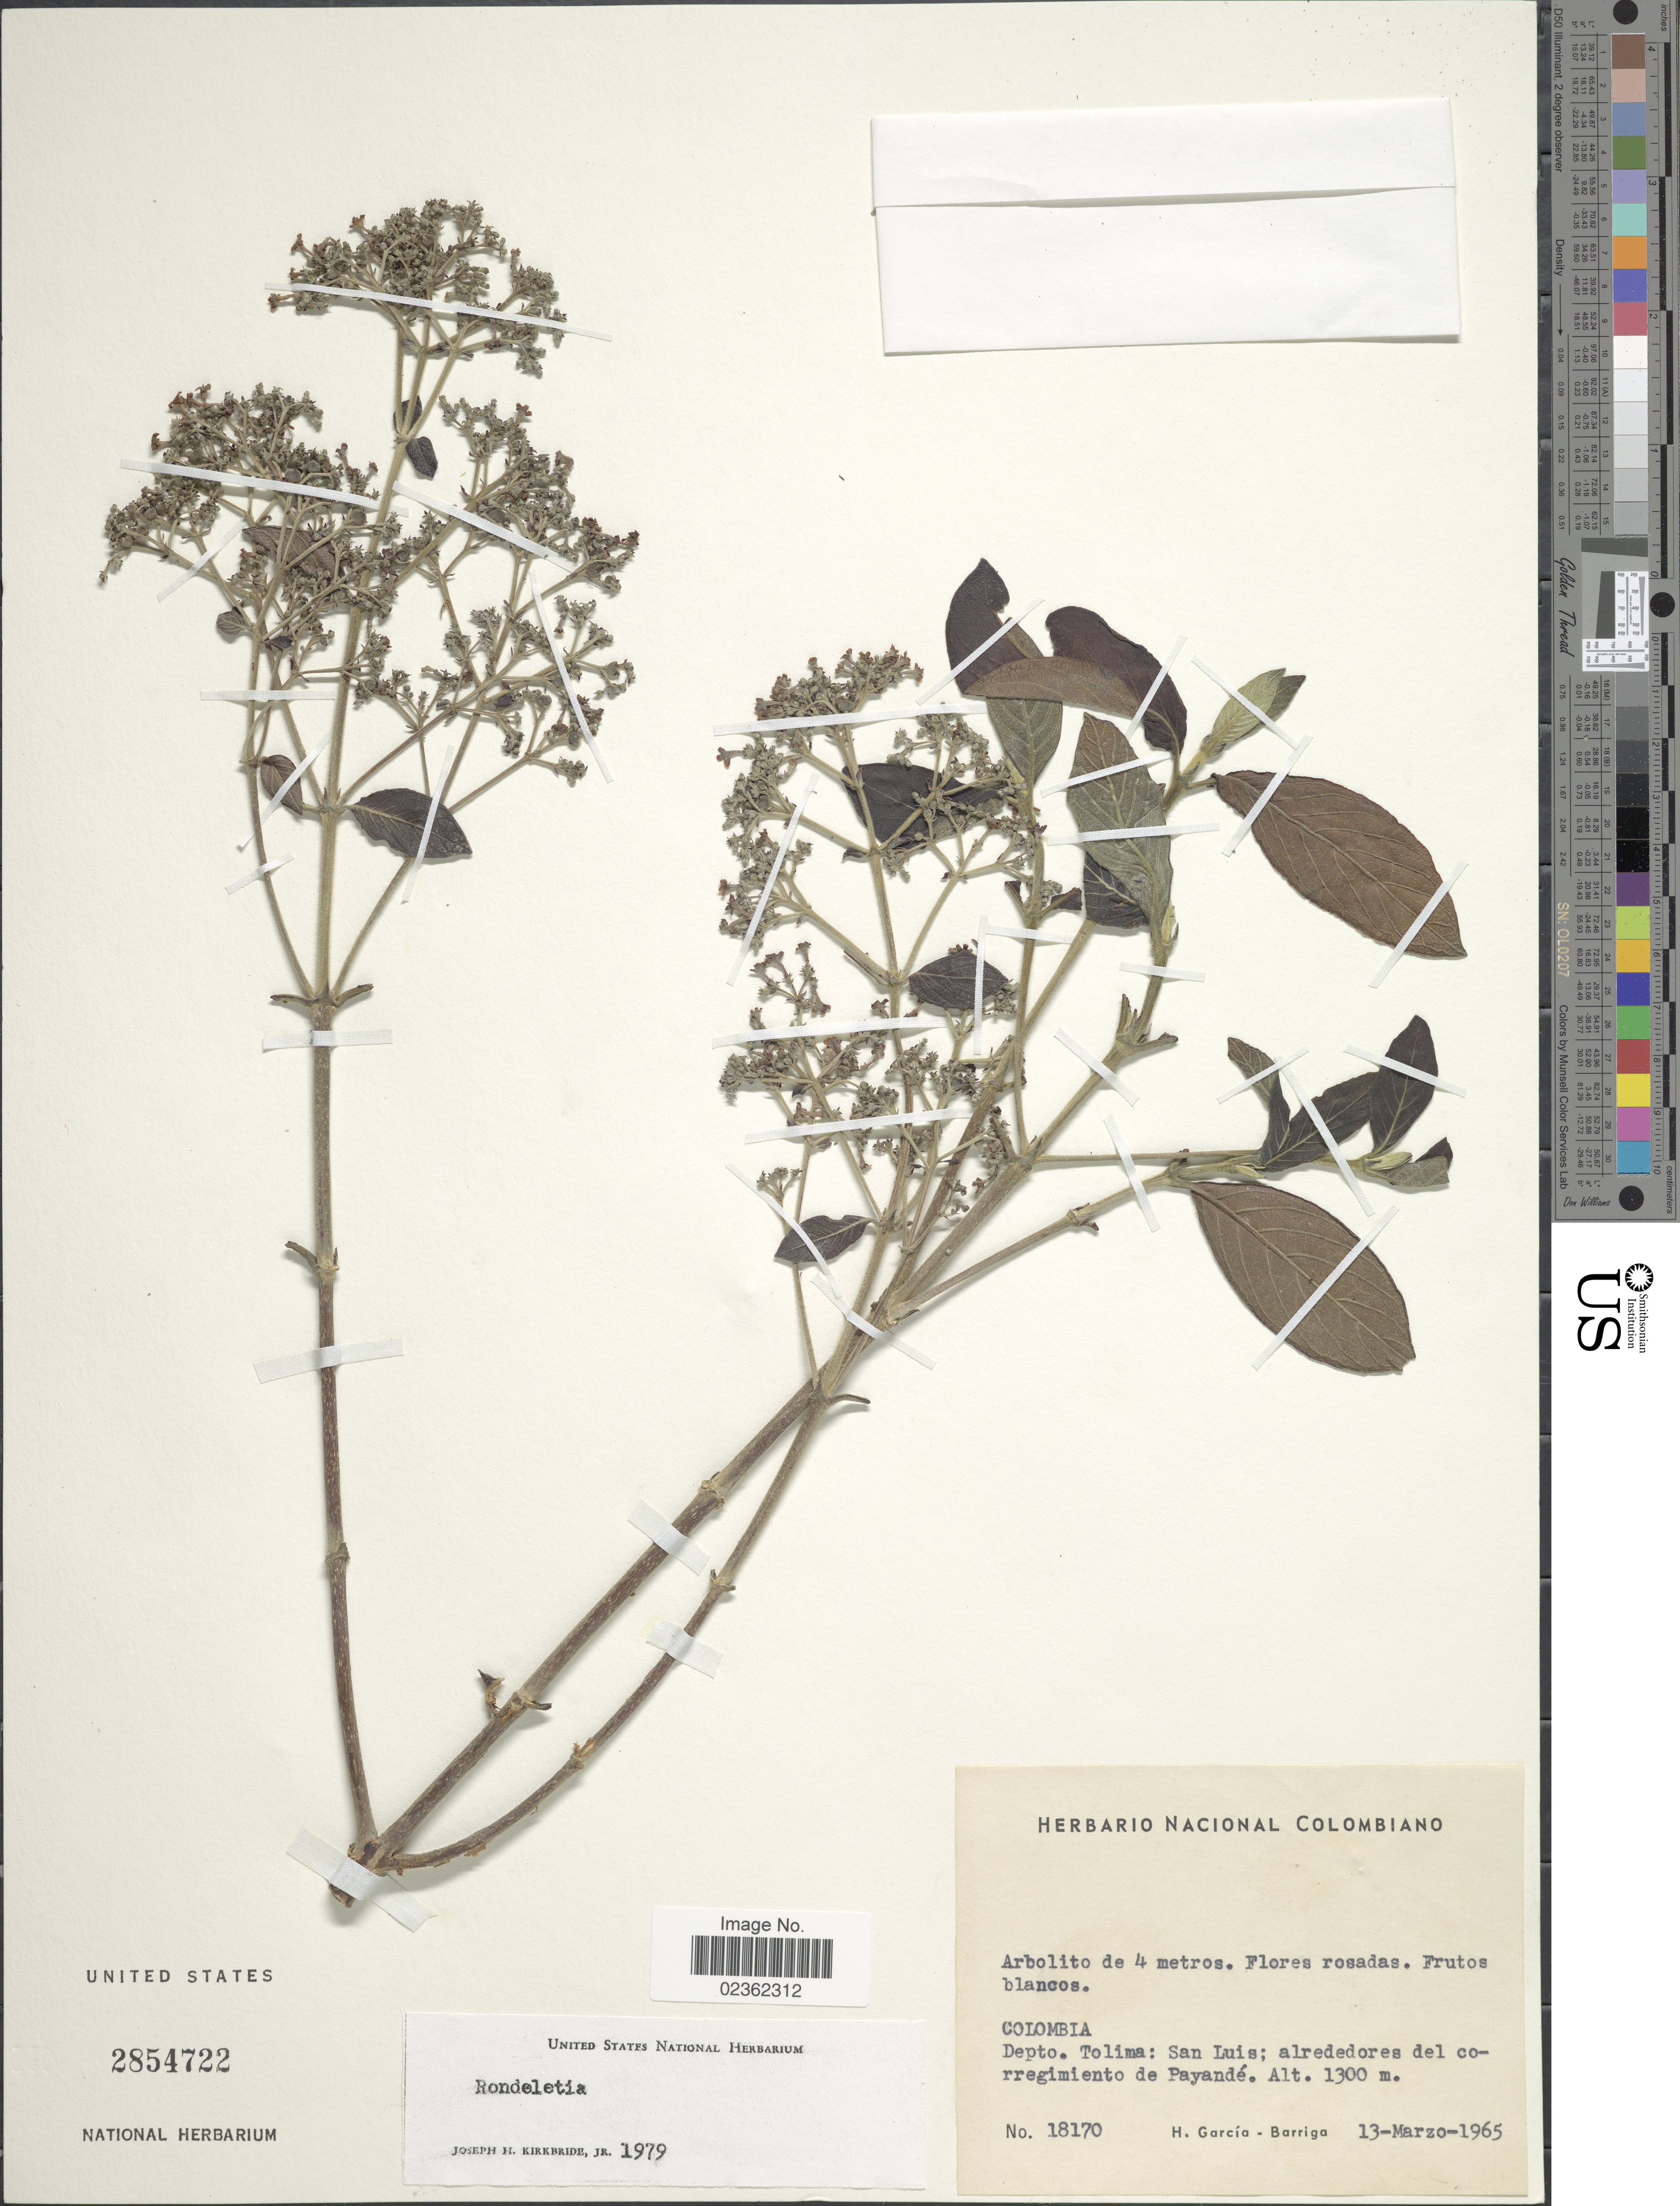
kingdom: Plantae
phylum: Tracheophyta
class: Magnoliopsida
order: Gentianales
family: Rubiaceae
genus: Rondeletia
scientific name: Rondeletia sp.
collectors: H. García Barriga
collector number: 18170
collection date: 1965-03-13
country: Colombia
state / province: Tolima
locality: San Luis; alrededores del corregimiento de Payande.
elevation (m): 1300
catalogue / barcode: US 2854722